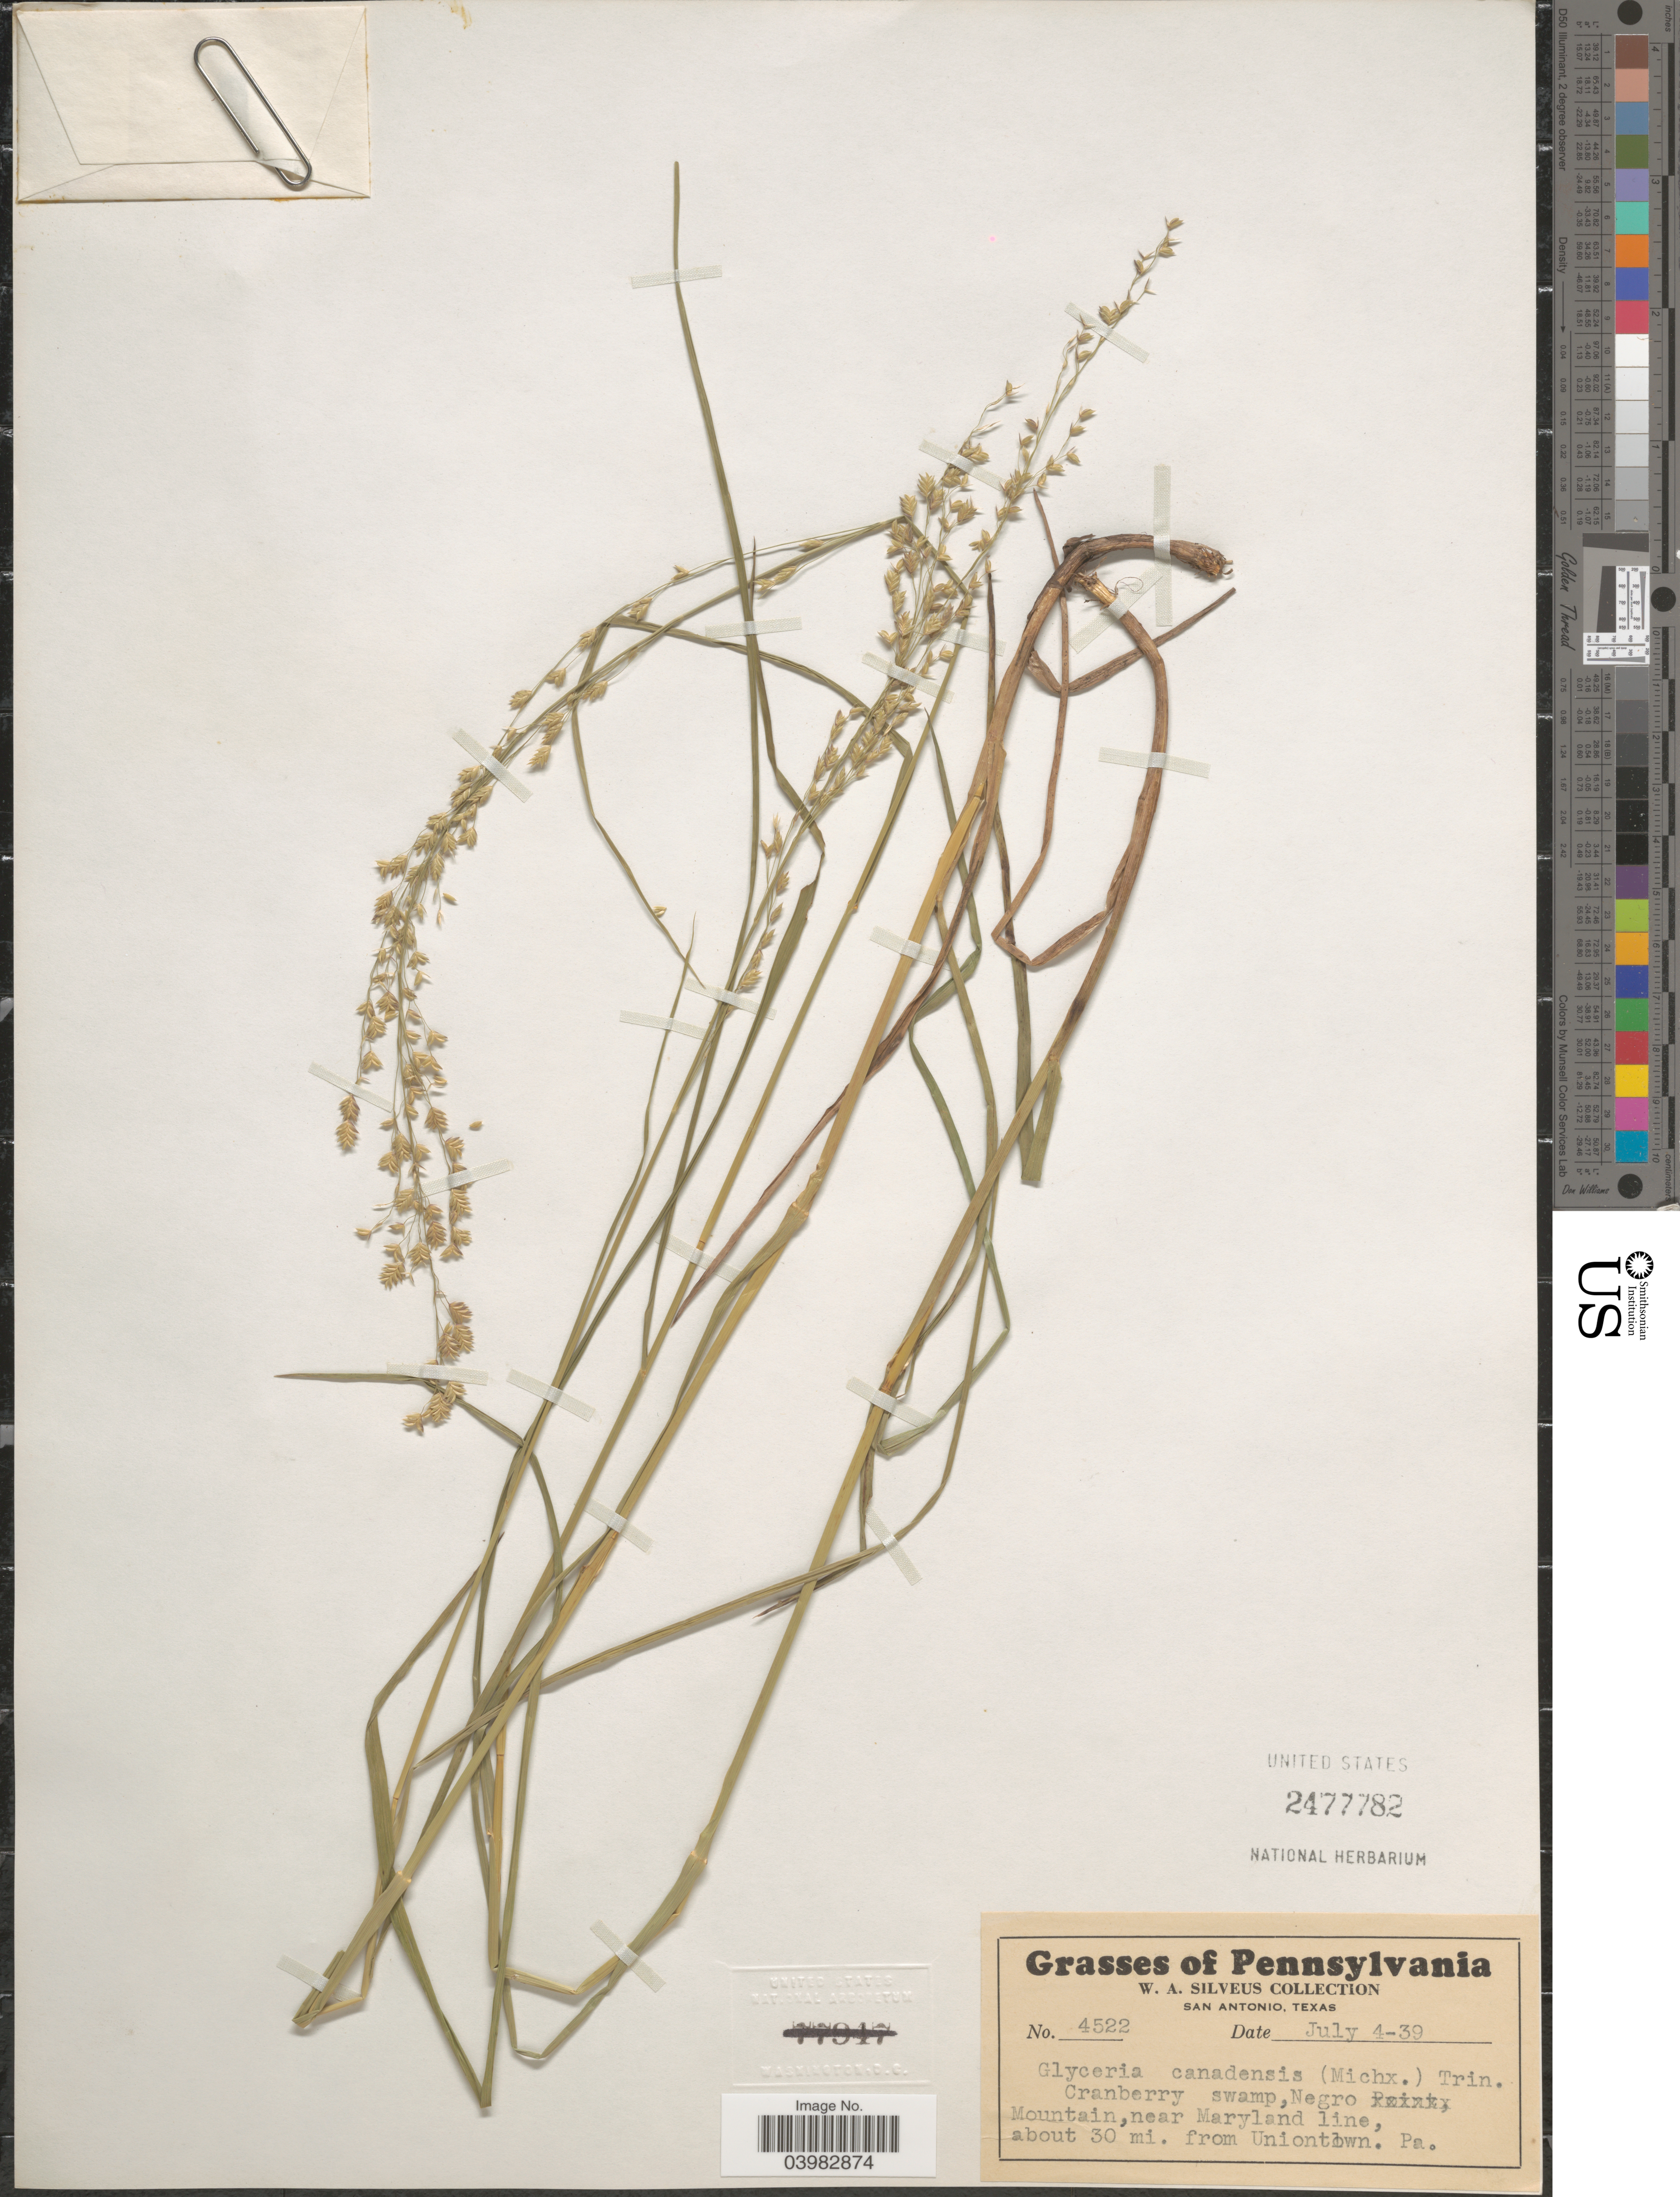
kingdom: Plantae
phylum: Tracheophyta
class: Liliopsida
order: Poales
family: Poaceae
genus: Glyceria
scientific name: Glyceria canadensis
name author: (Michx.) Trin.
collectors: W. Silveus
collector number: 4522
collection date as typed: Transcribed d/m/y: 4/7/39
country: United States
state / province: Pennsylvania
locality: Cranberry swamp, Negro Mountain, near Maryland line, about 30 mi. from Uniontown.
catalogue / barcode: US 2477782